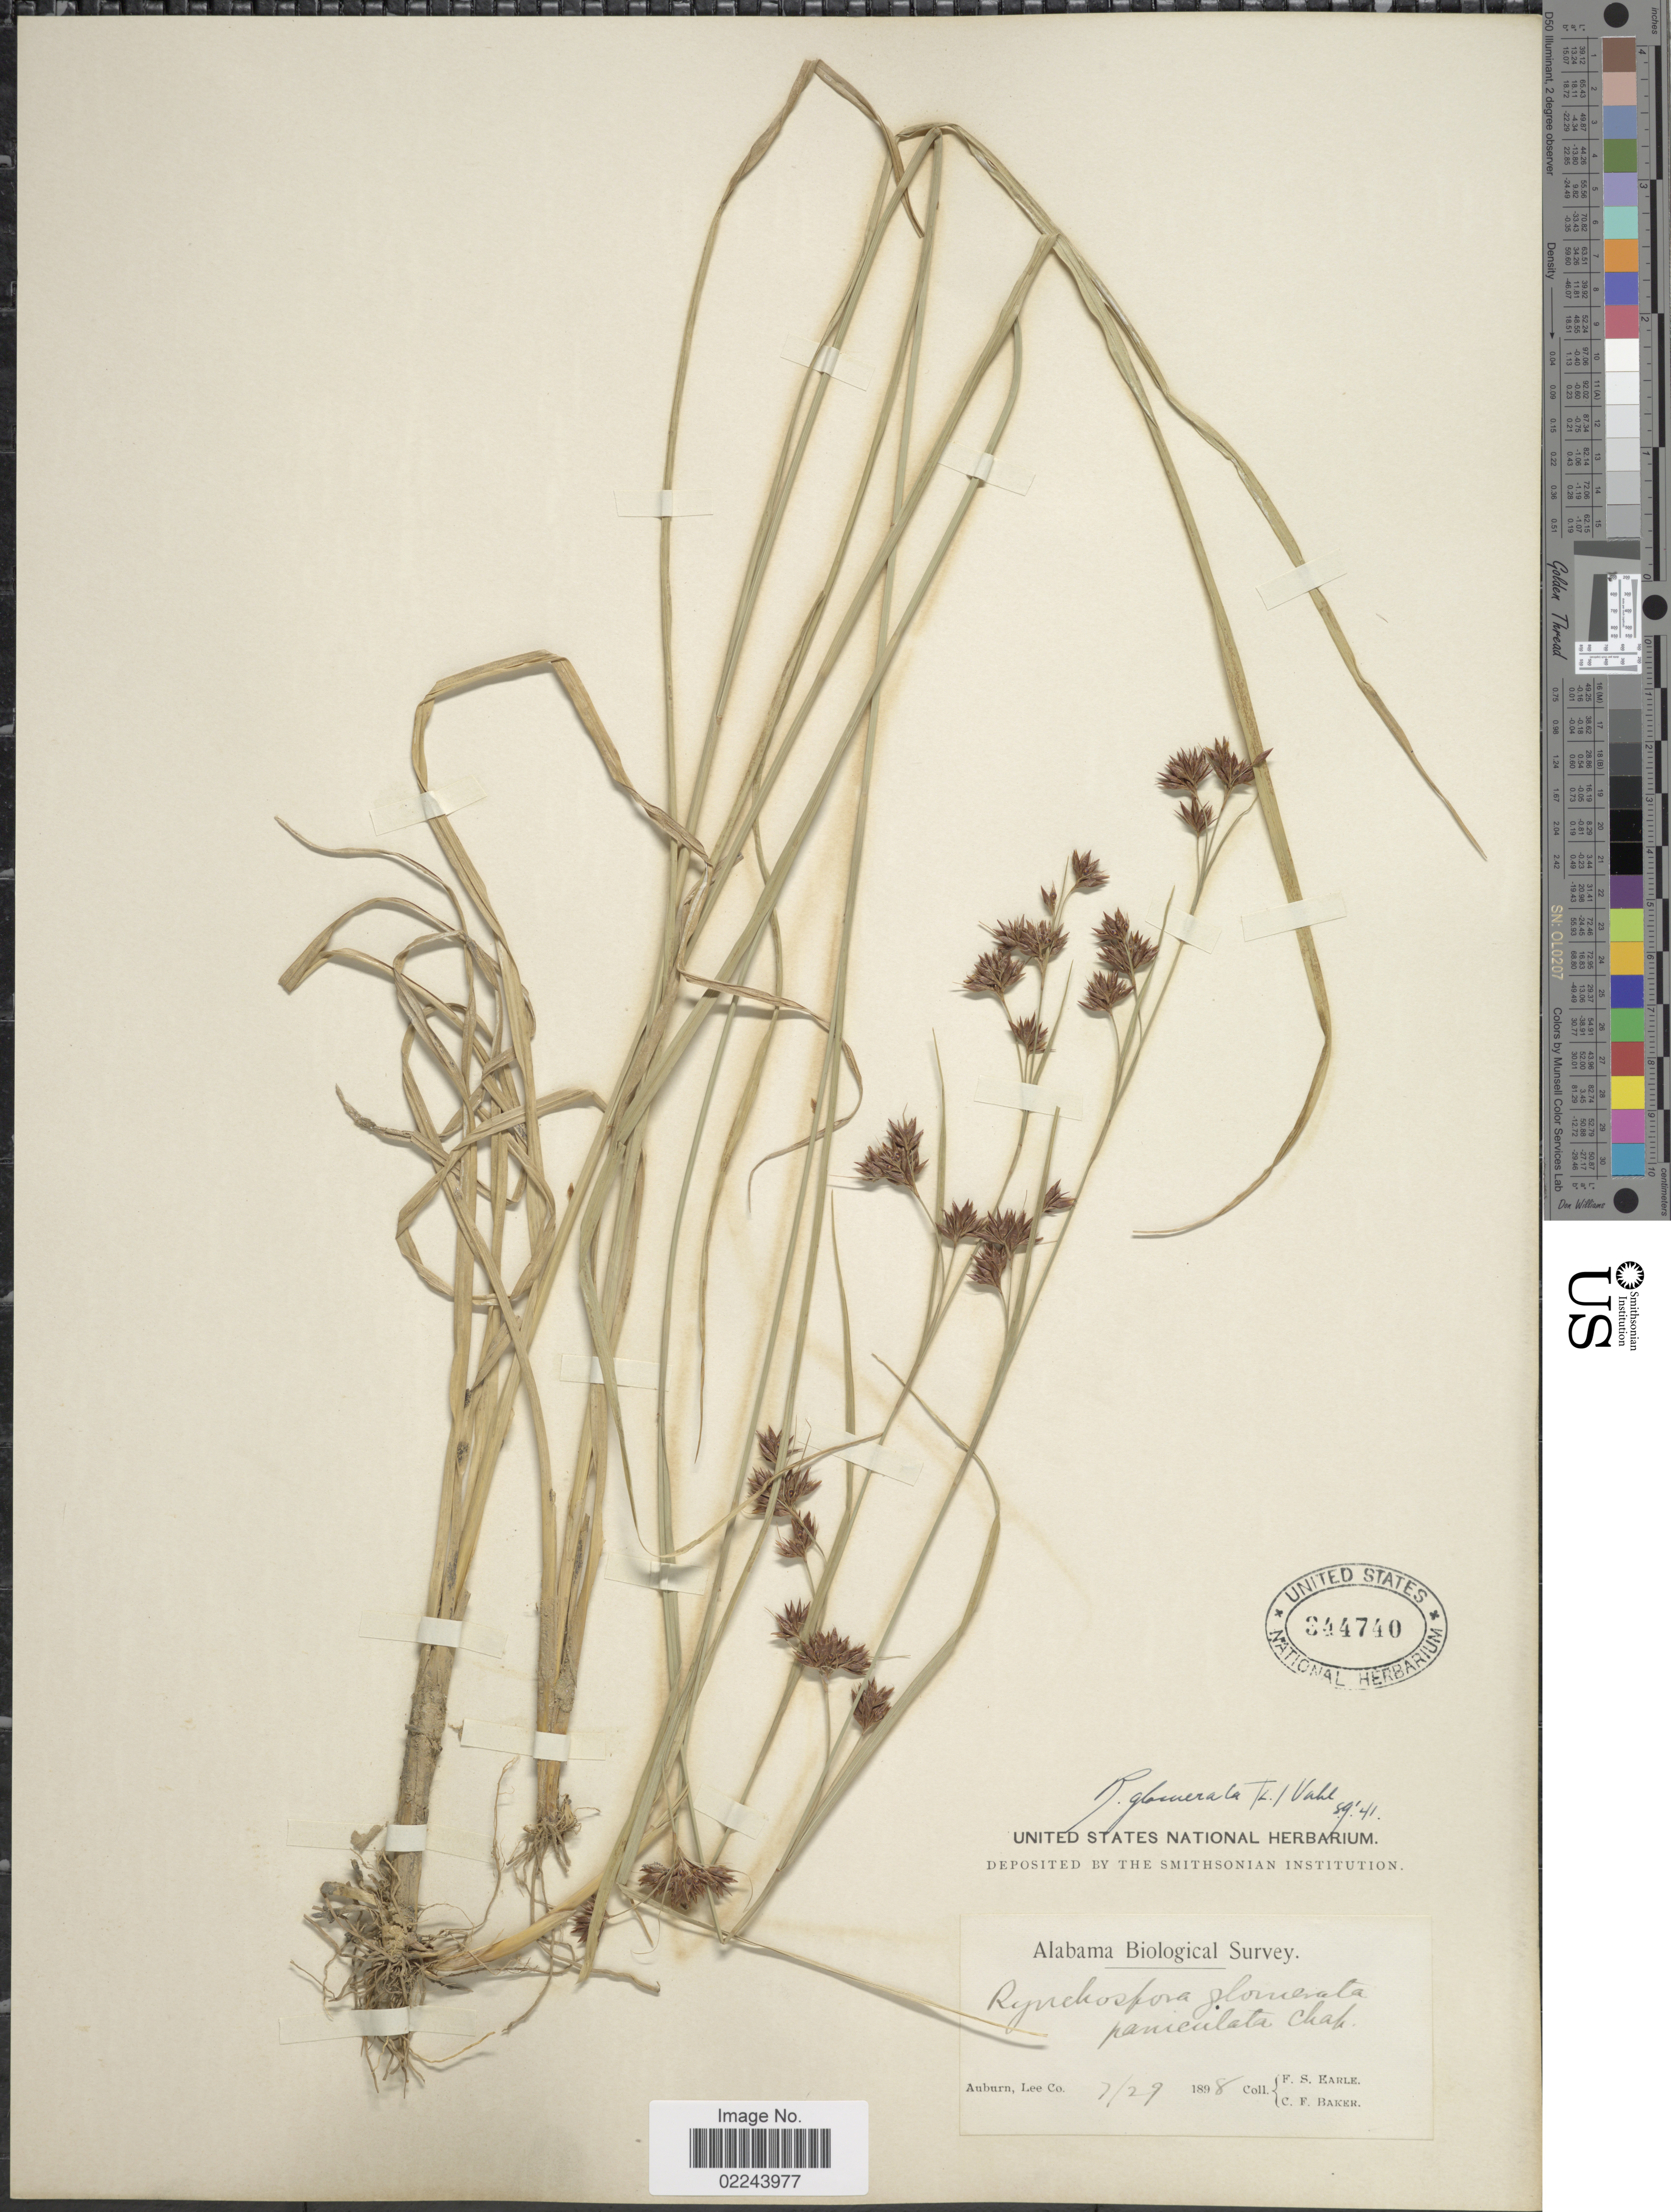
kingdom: Plantae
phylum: Tracheophyta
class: Liliopsida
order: Poales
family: Cyperaceae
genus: Rhynchospora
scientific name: Rhynchospora glomerata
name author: (L.) Vahl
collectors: F. S. Earle & C. F. Baker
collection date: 1898-07-29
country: United States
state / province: Alabama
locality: Auburn, Lee Co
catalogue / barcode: US 344740